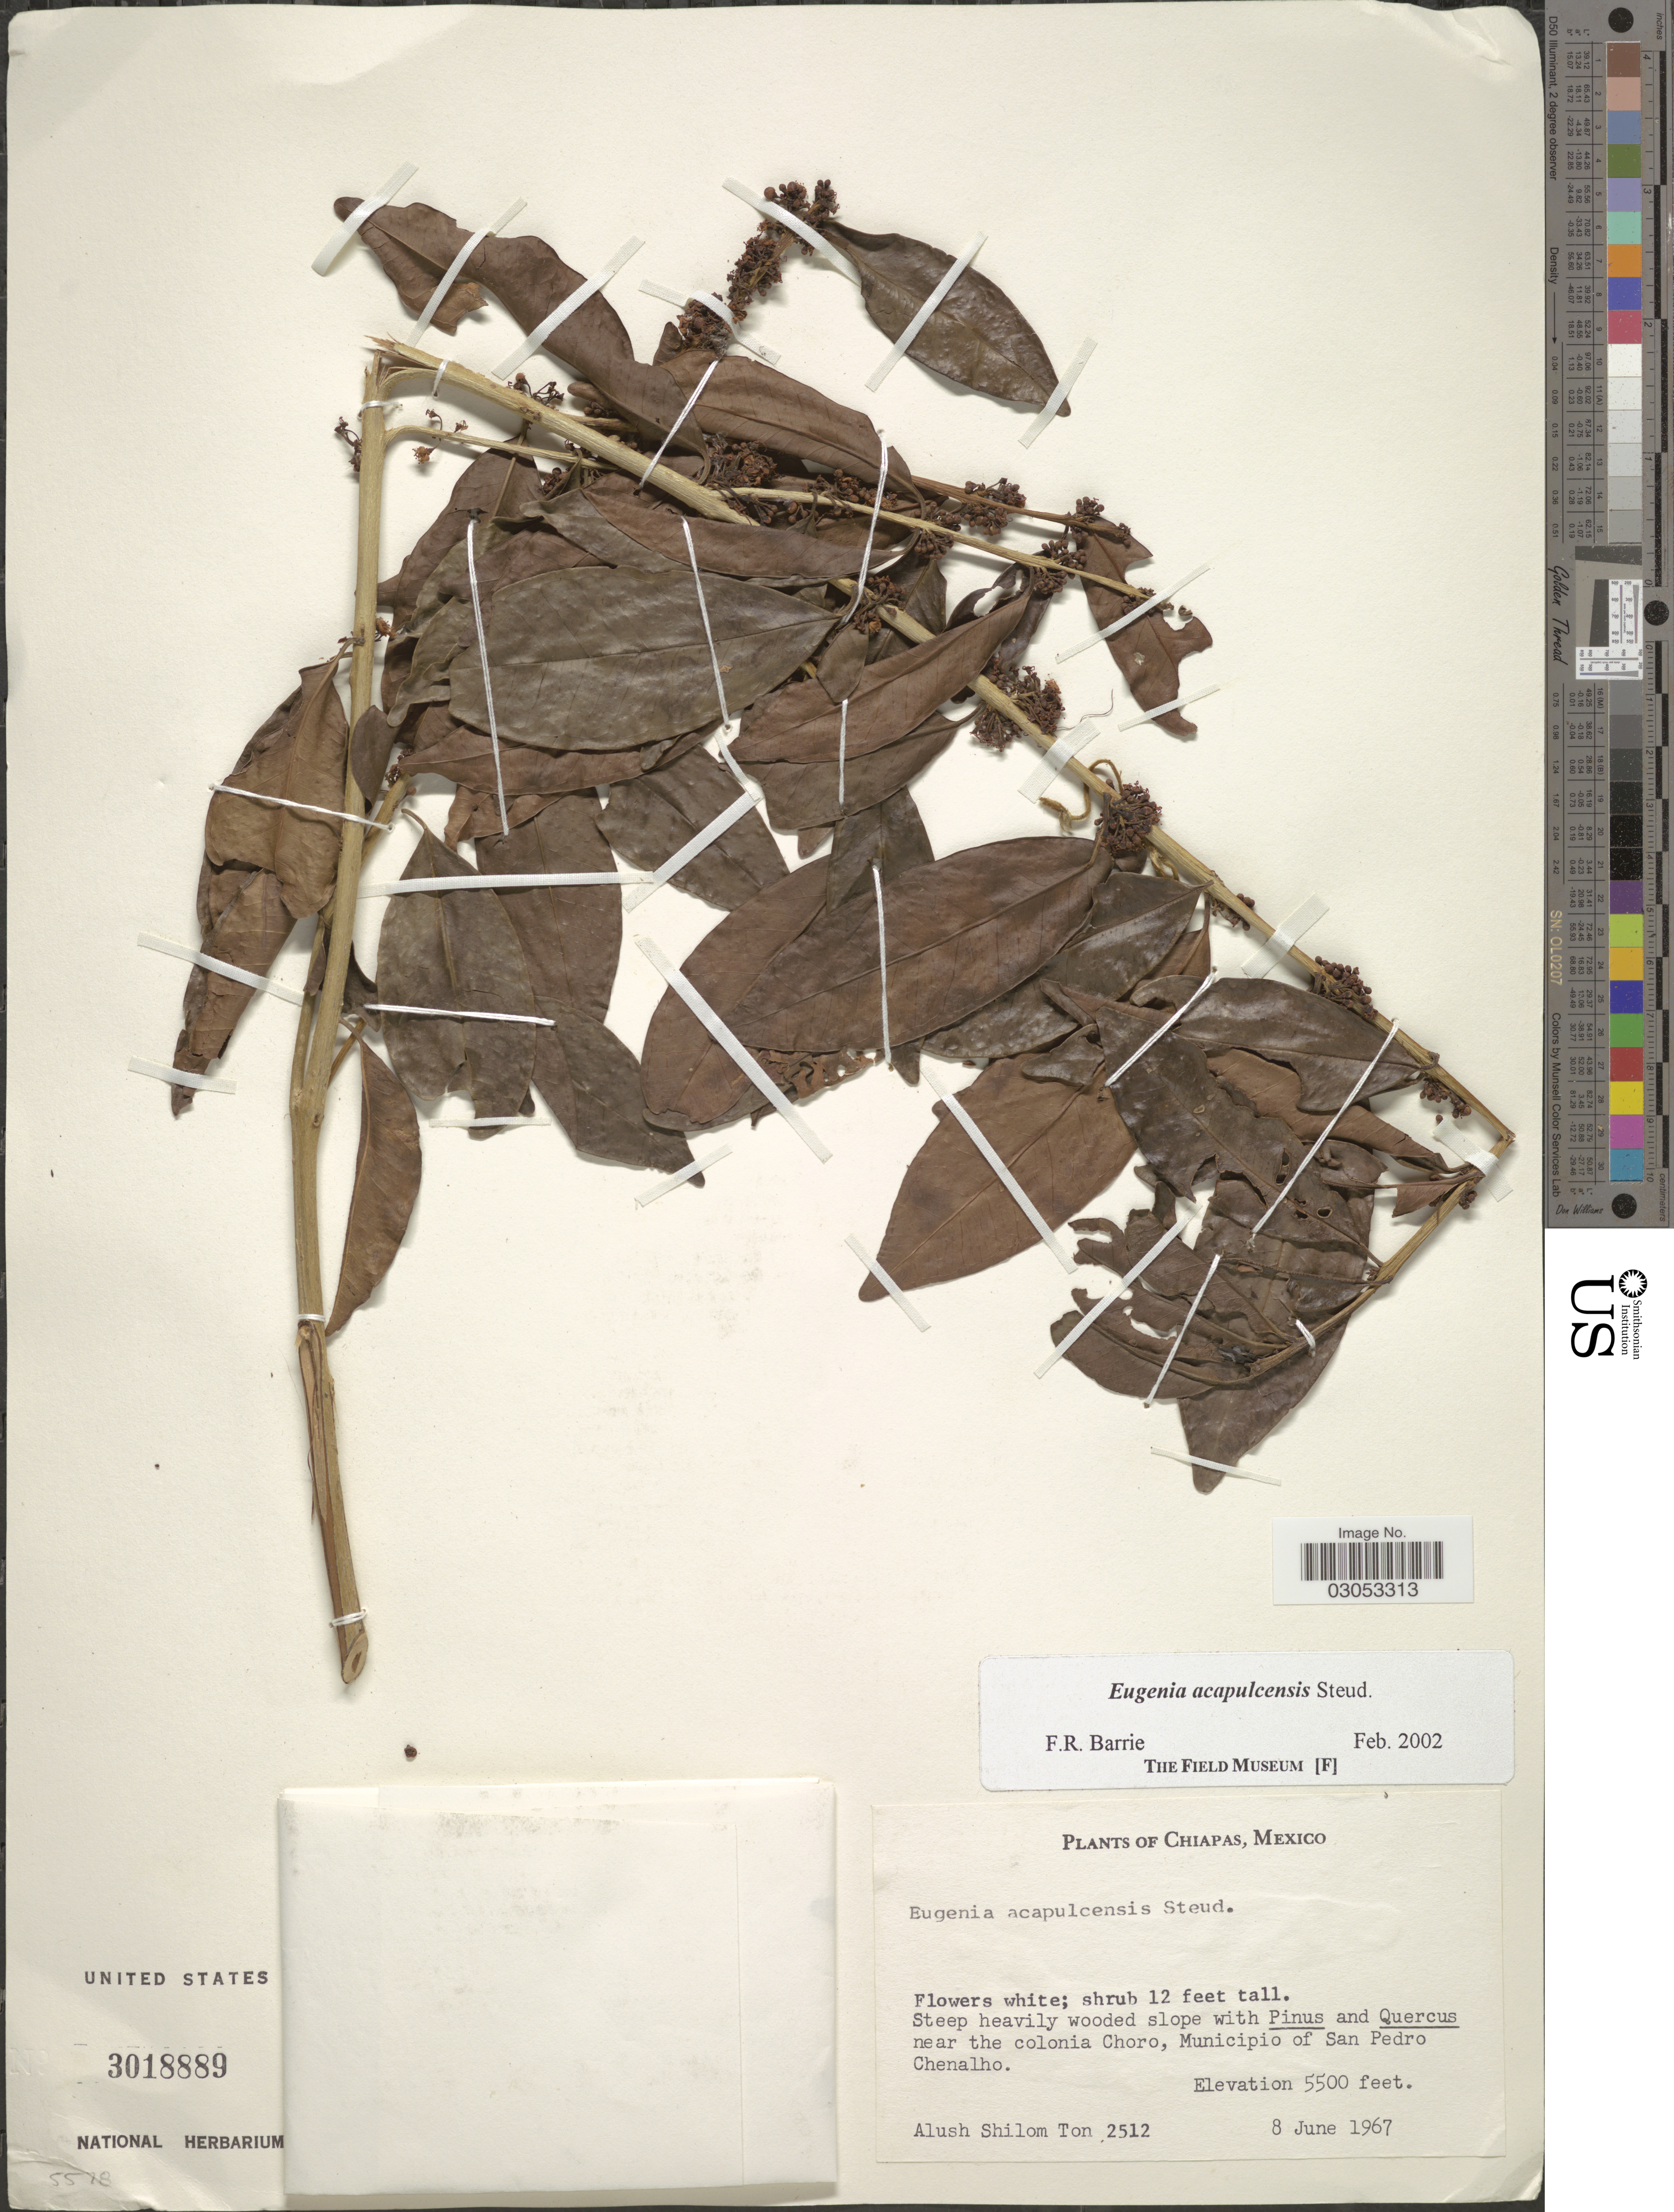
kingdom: Plantae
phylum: Tracheophyta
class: Magnoliopsida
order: Myrtales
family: Myrtaceae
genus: Eugenia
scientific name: Eugenia acapulcensis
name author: Steud.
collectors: A. M. Ton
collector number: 2512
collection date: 1967-06-08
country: Mexico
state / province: Chiapas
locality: Near the colonia Choro, Municipio of San Pedro Chenalho.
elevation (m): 1676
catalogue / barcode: US 3018889